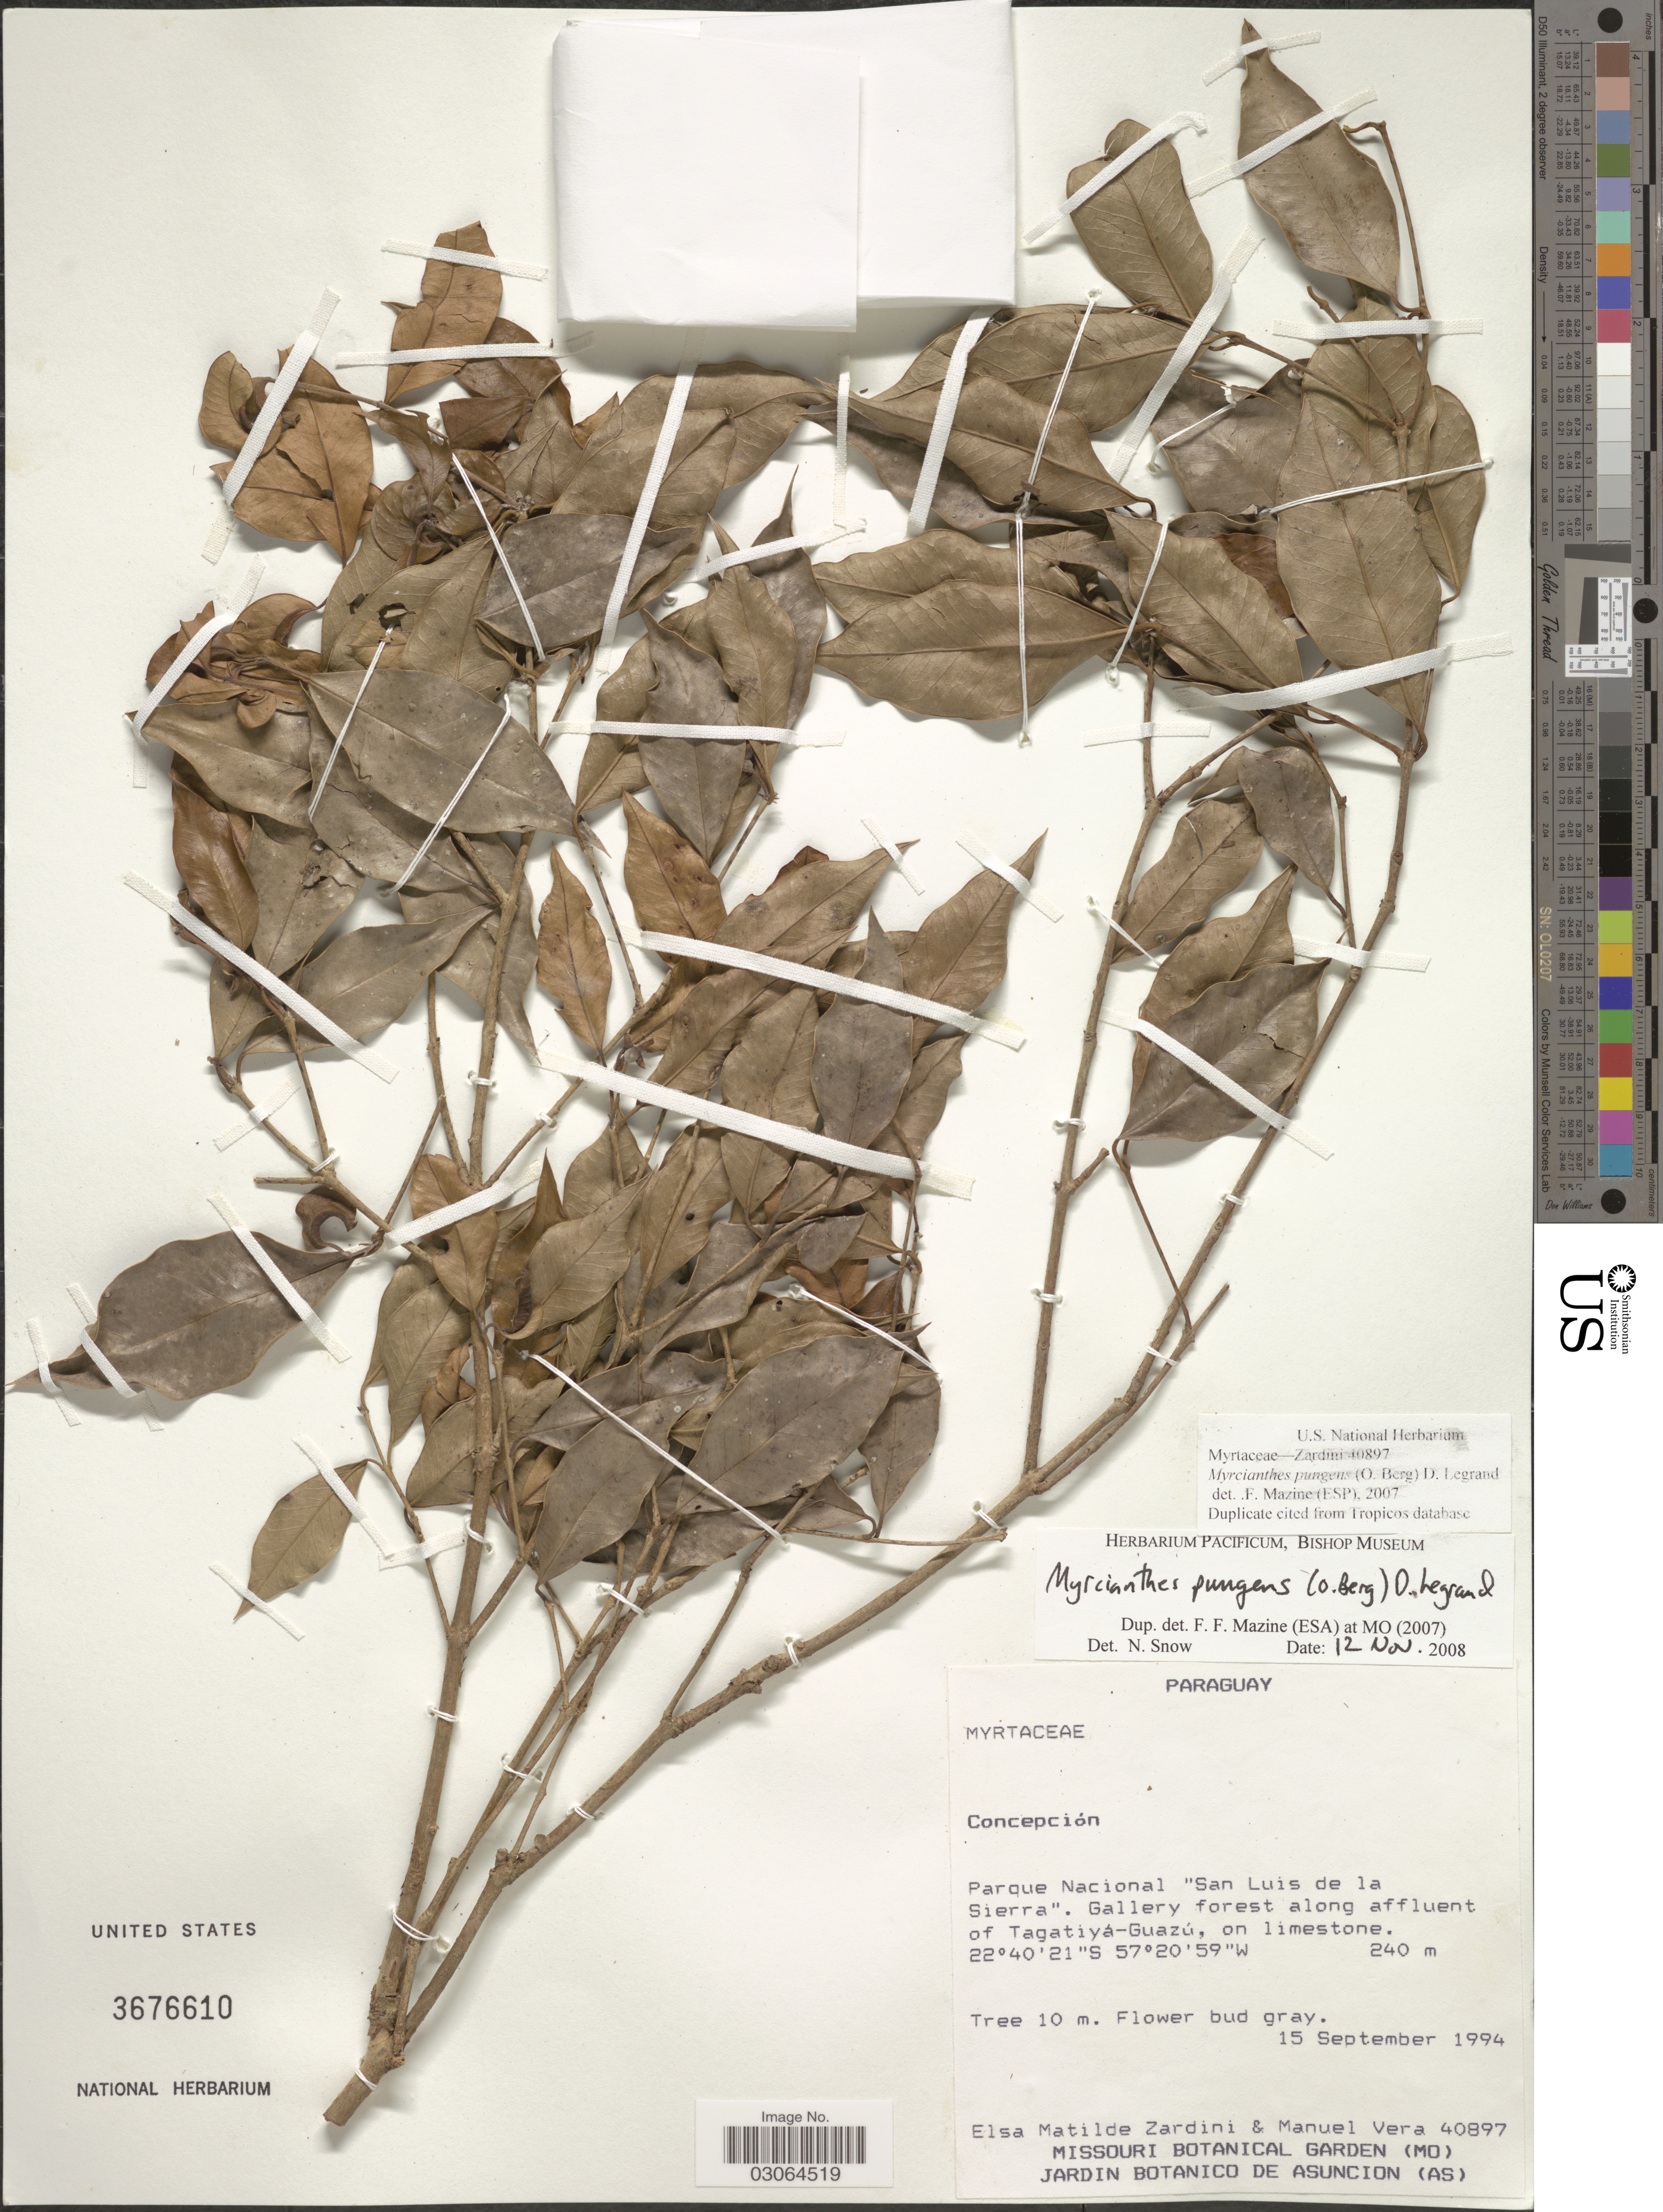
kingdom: Plantae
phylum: Tracheophyta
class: Magnoliopsida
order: Myrtales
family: Myrtaceae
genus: Myrcianthes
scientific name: Myrcianthes pungens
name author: (O. Berg) D. Legrand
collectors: E. M. Zardini & M. Vera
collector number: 40897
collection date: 1994-09-15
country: Paraguay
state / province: Concepcion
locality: Parque Nacional "San Luis de la Sierra". Gallery forest along affluent of Tagatiyá-Guazú, on limestone.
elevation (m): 240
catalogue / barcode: US 3676610